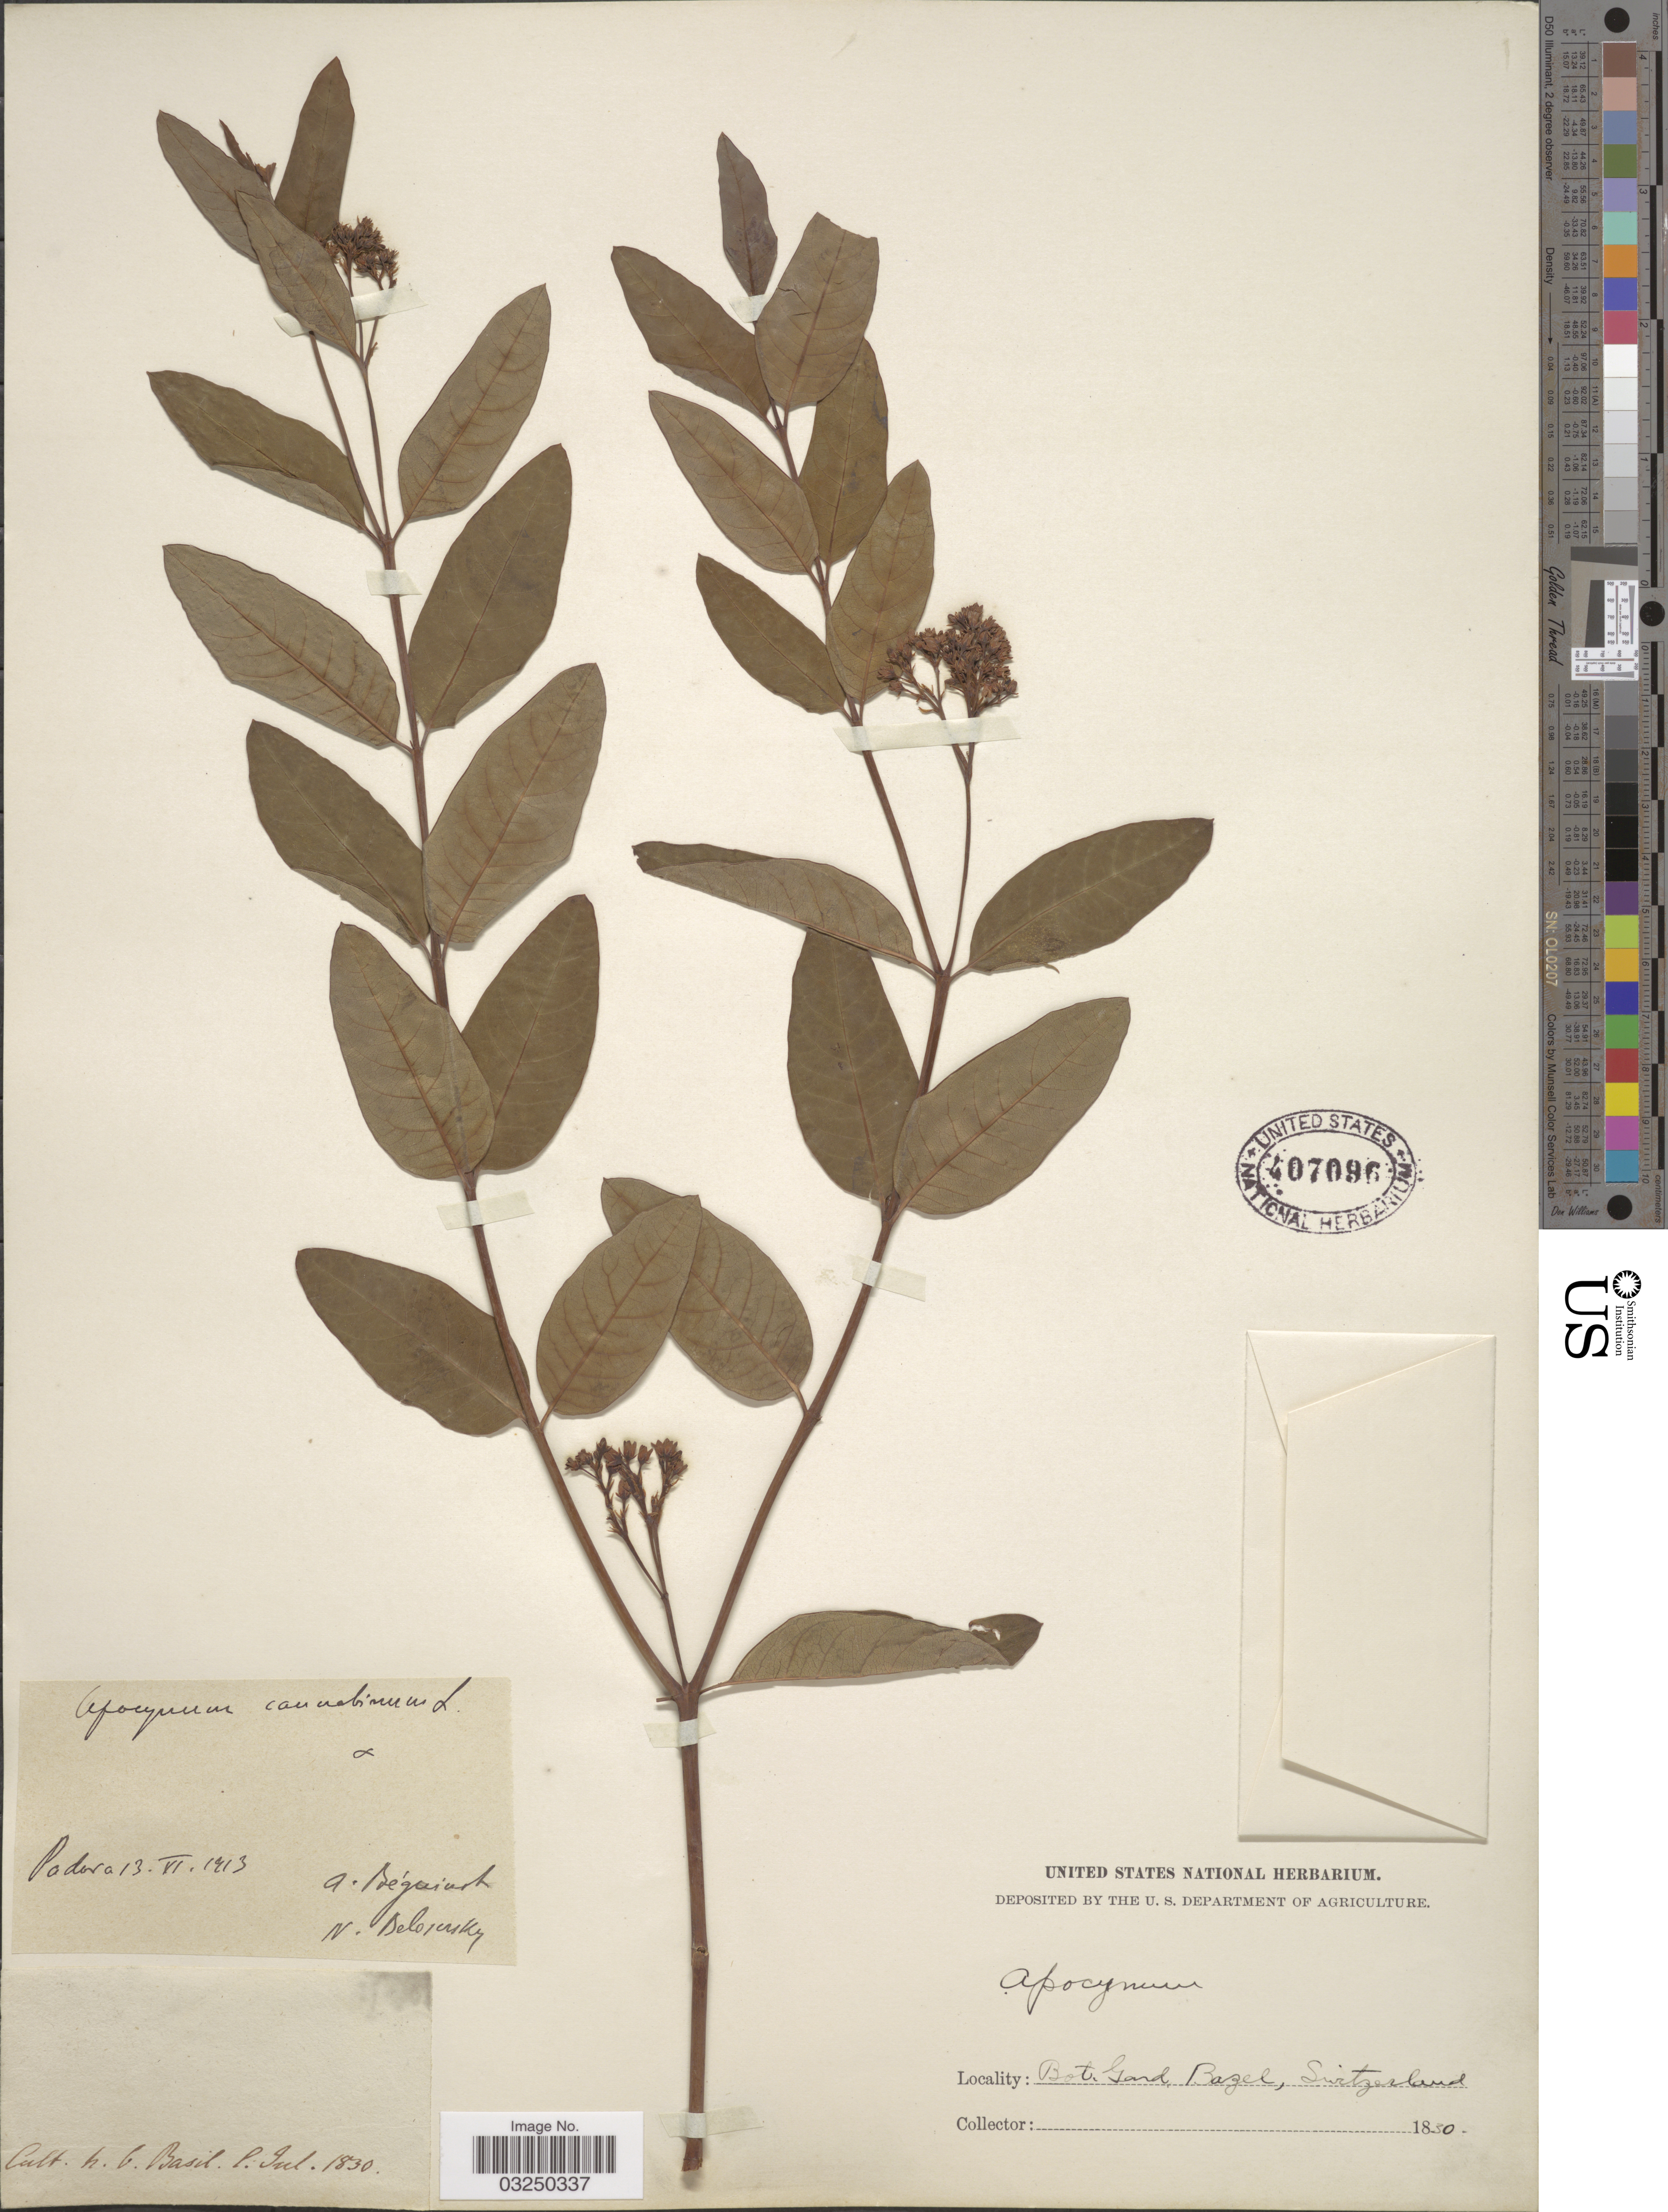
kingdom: Plantae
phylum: Tracheophyta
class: Magnoliopsida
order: Gentianales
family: Apocynaceae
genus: Apocynum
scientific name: Apocynum cannabinum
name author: L.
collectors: ex herb. United States National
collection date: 1830-07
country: Switzerland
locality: Cult. h.b. Basil, Bot. Gard. Basil.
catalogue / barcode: US 407096